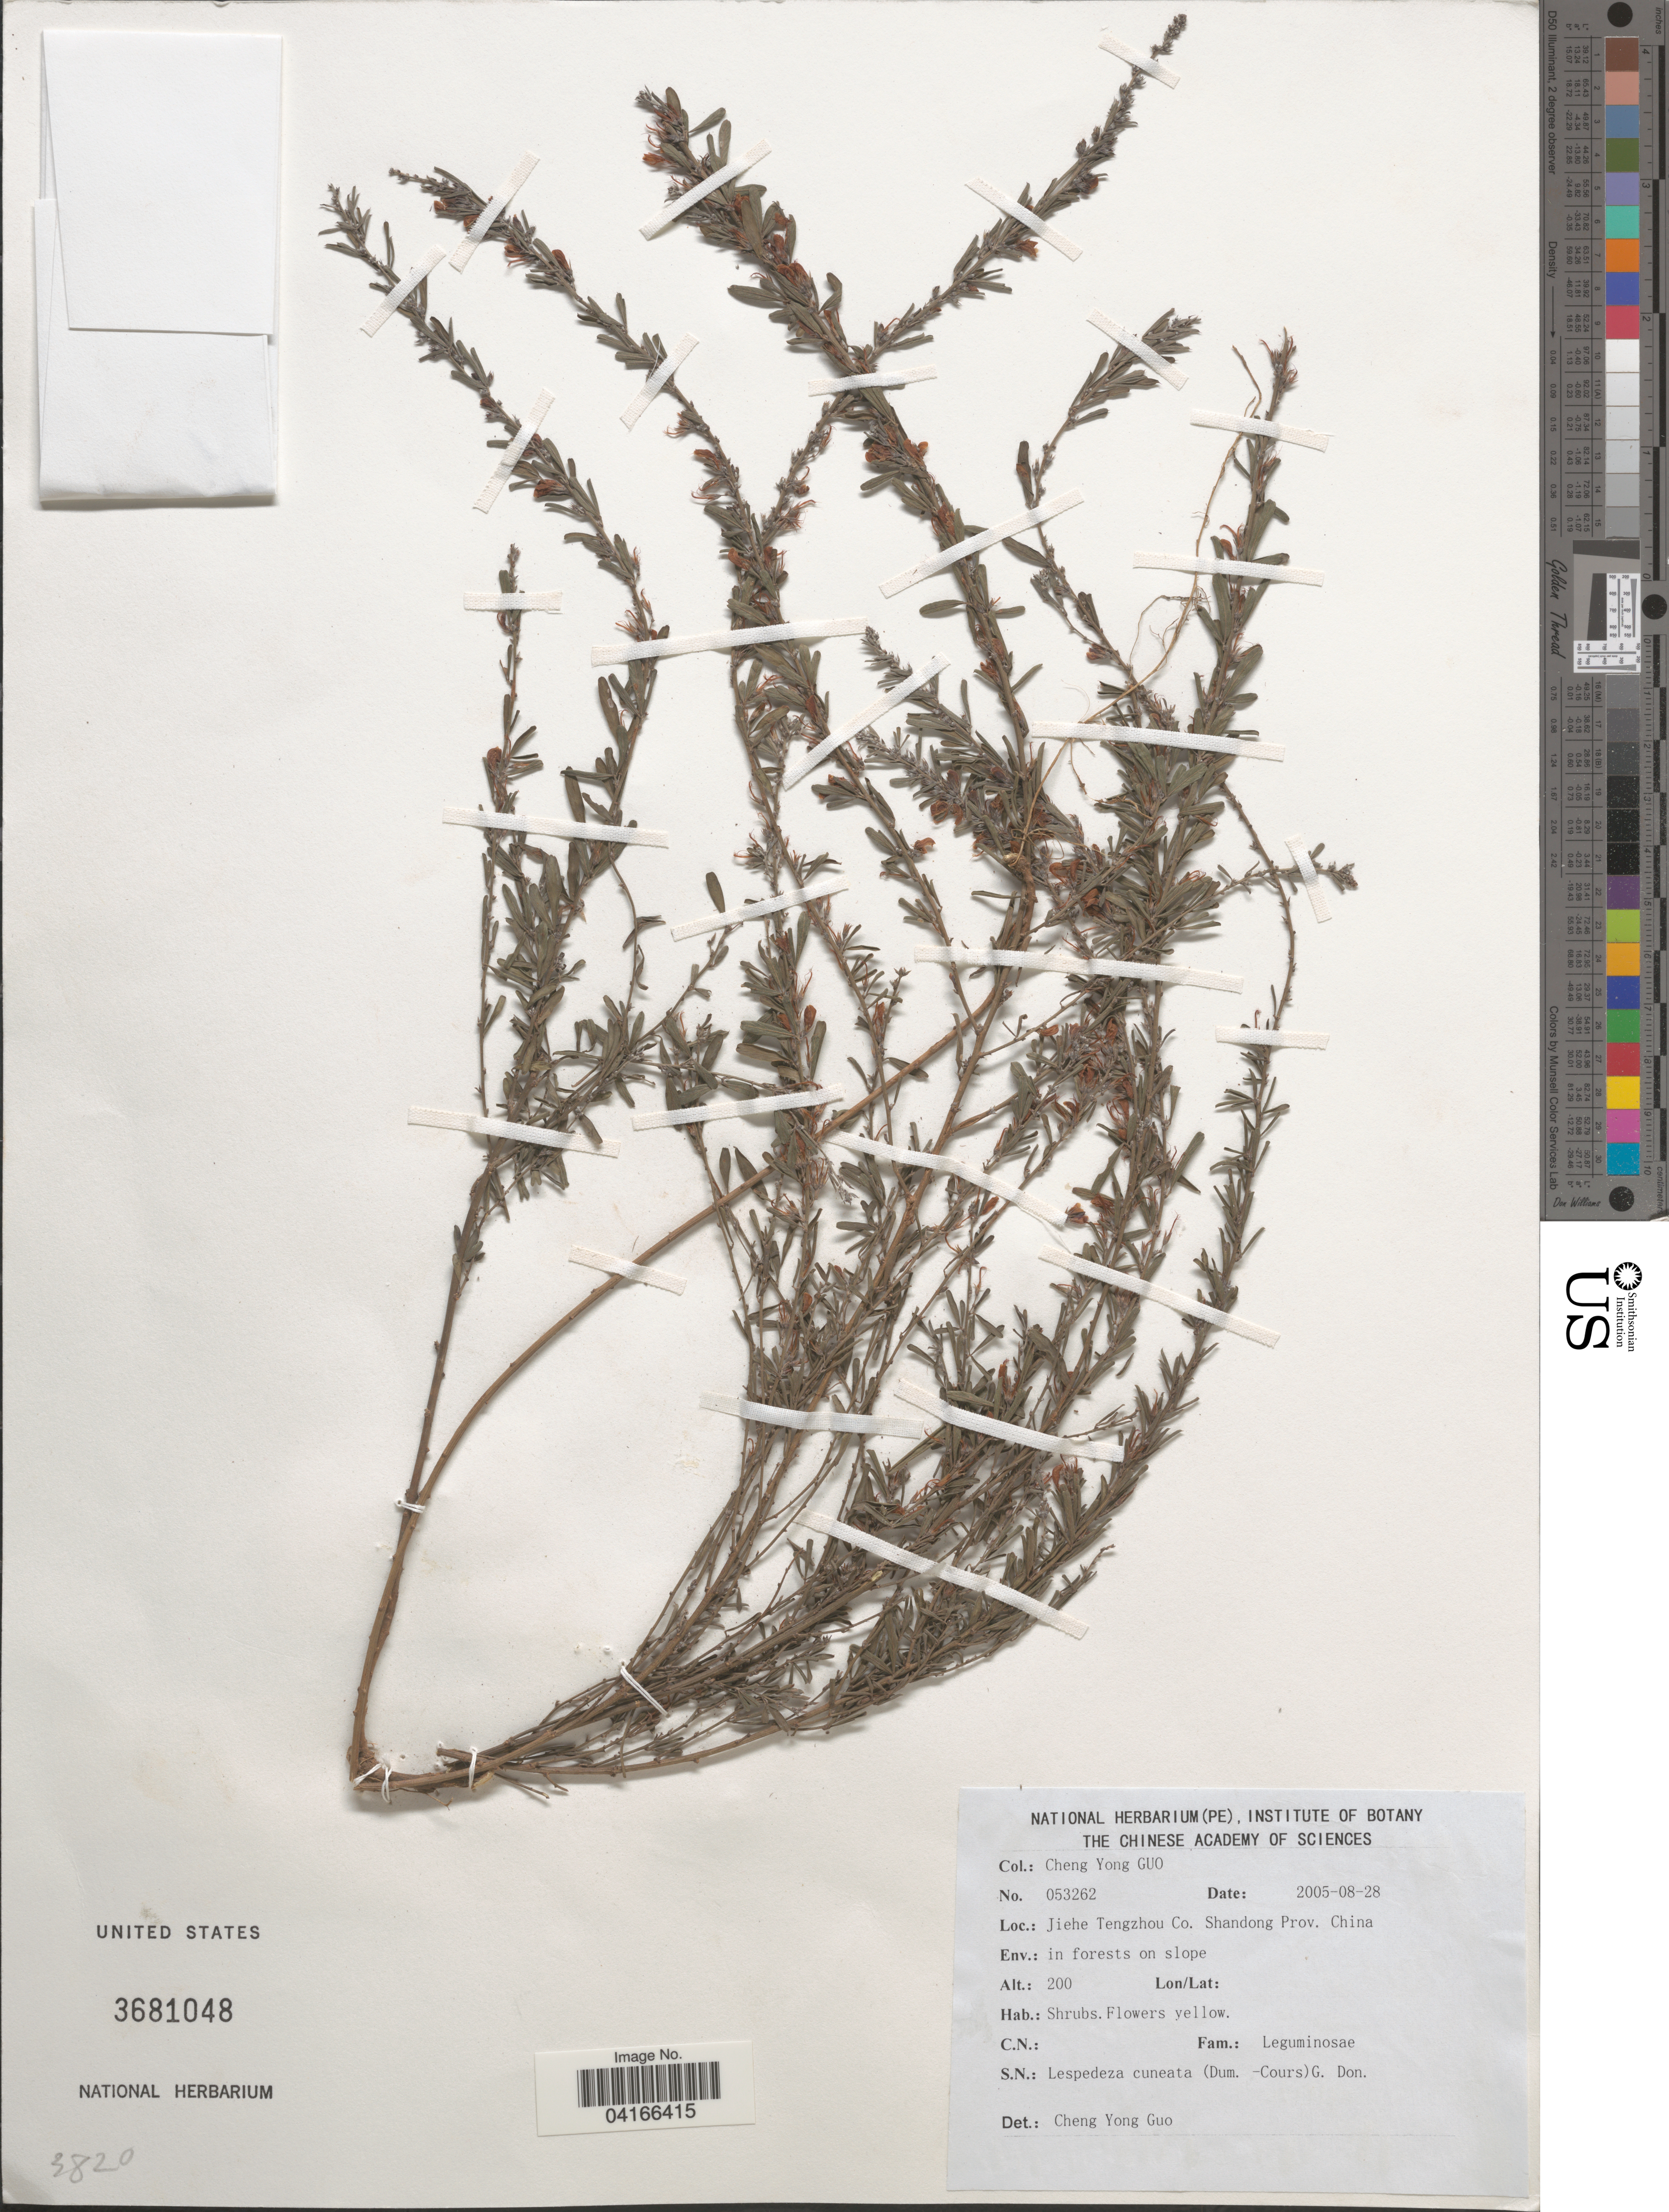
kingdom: Plantae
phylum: Tracheophyta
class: Magnoliopsida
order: Fabales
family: Fabaceae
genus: Lespedeza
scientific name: Lespedeza cuneata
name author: (Dum. Cours.) G. Don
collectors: C. Y. Guo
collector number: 053262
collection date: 2005-08-28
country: China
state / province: Shandong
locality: Jiehe Tengzhou Co.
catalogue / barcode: US 3681048